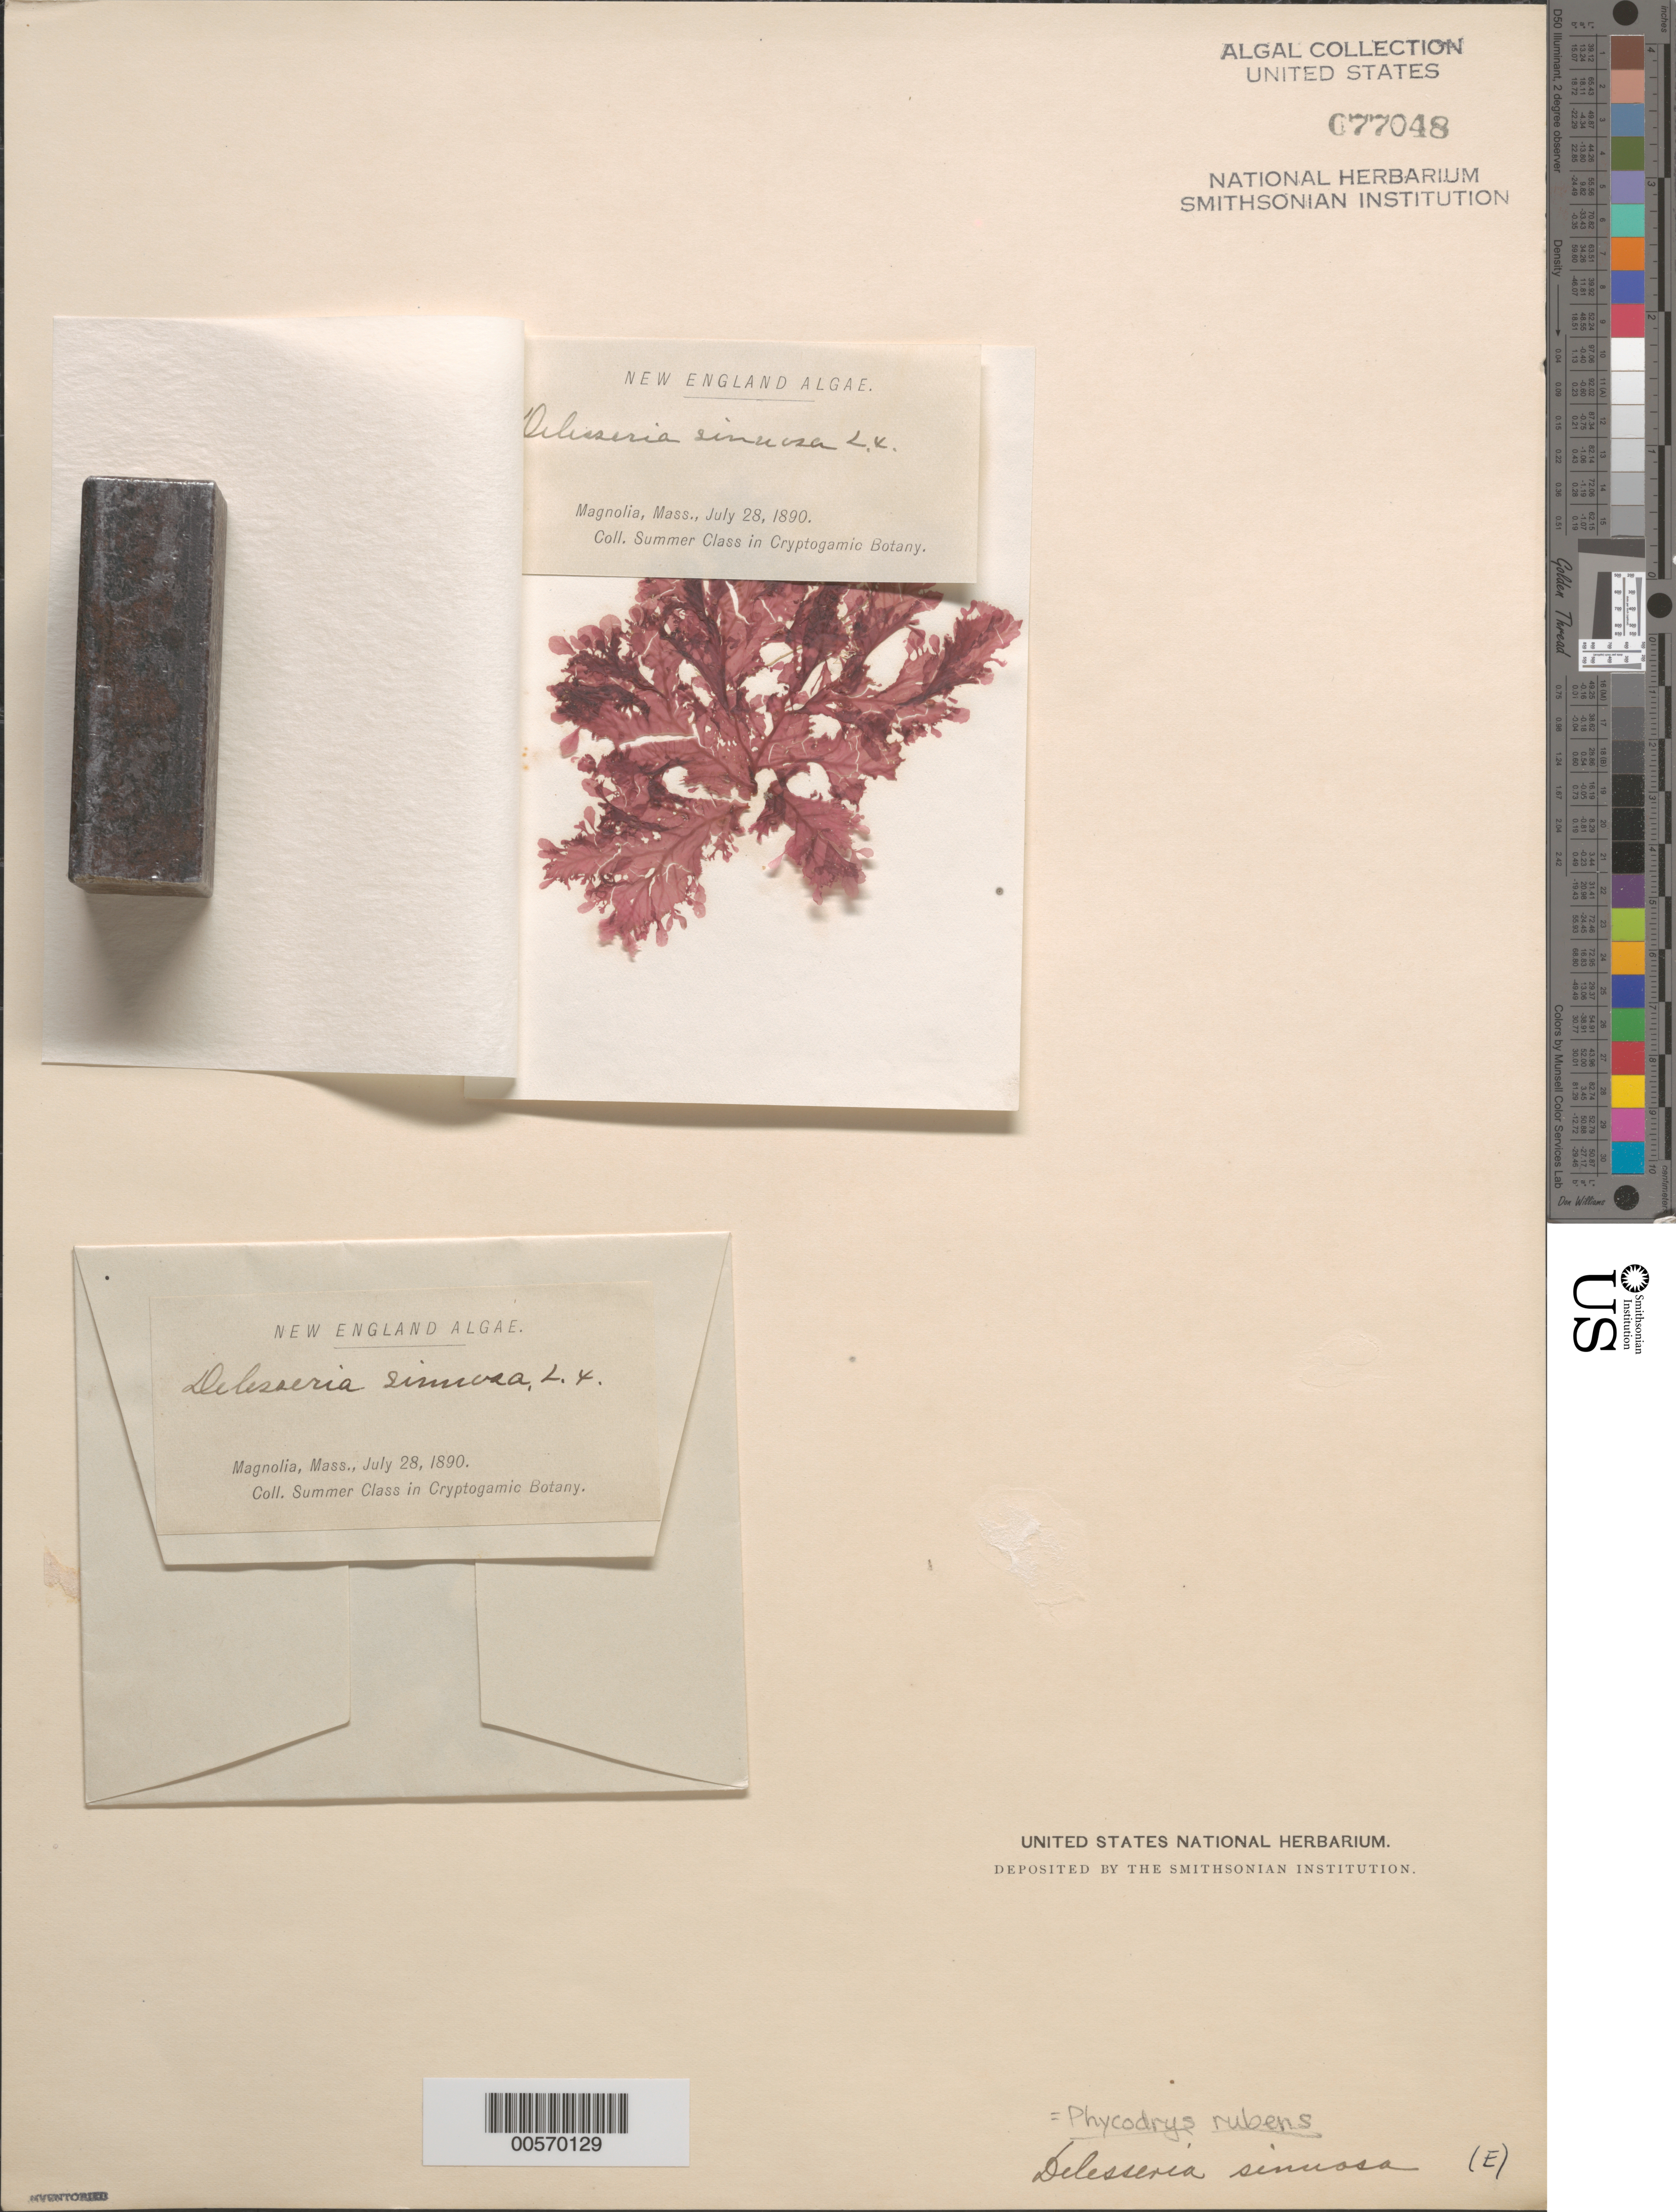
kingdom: Plantae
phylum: Rhodophyta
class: Florideophyceae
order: Ceramiales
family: Delesseriaceae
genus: Phycodrys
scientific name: Phycodrys rubens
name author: (L.) Batters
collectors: Cryptogamic Botany Summer Clas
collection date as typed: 28 Jul 1890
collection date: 1890-07-28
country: United States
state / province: Massachusetts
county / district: Essex County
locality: Magnolia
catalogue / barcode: US 77048